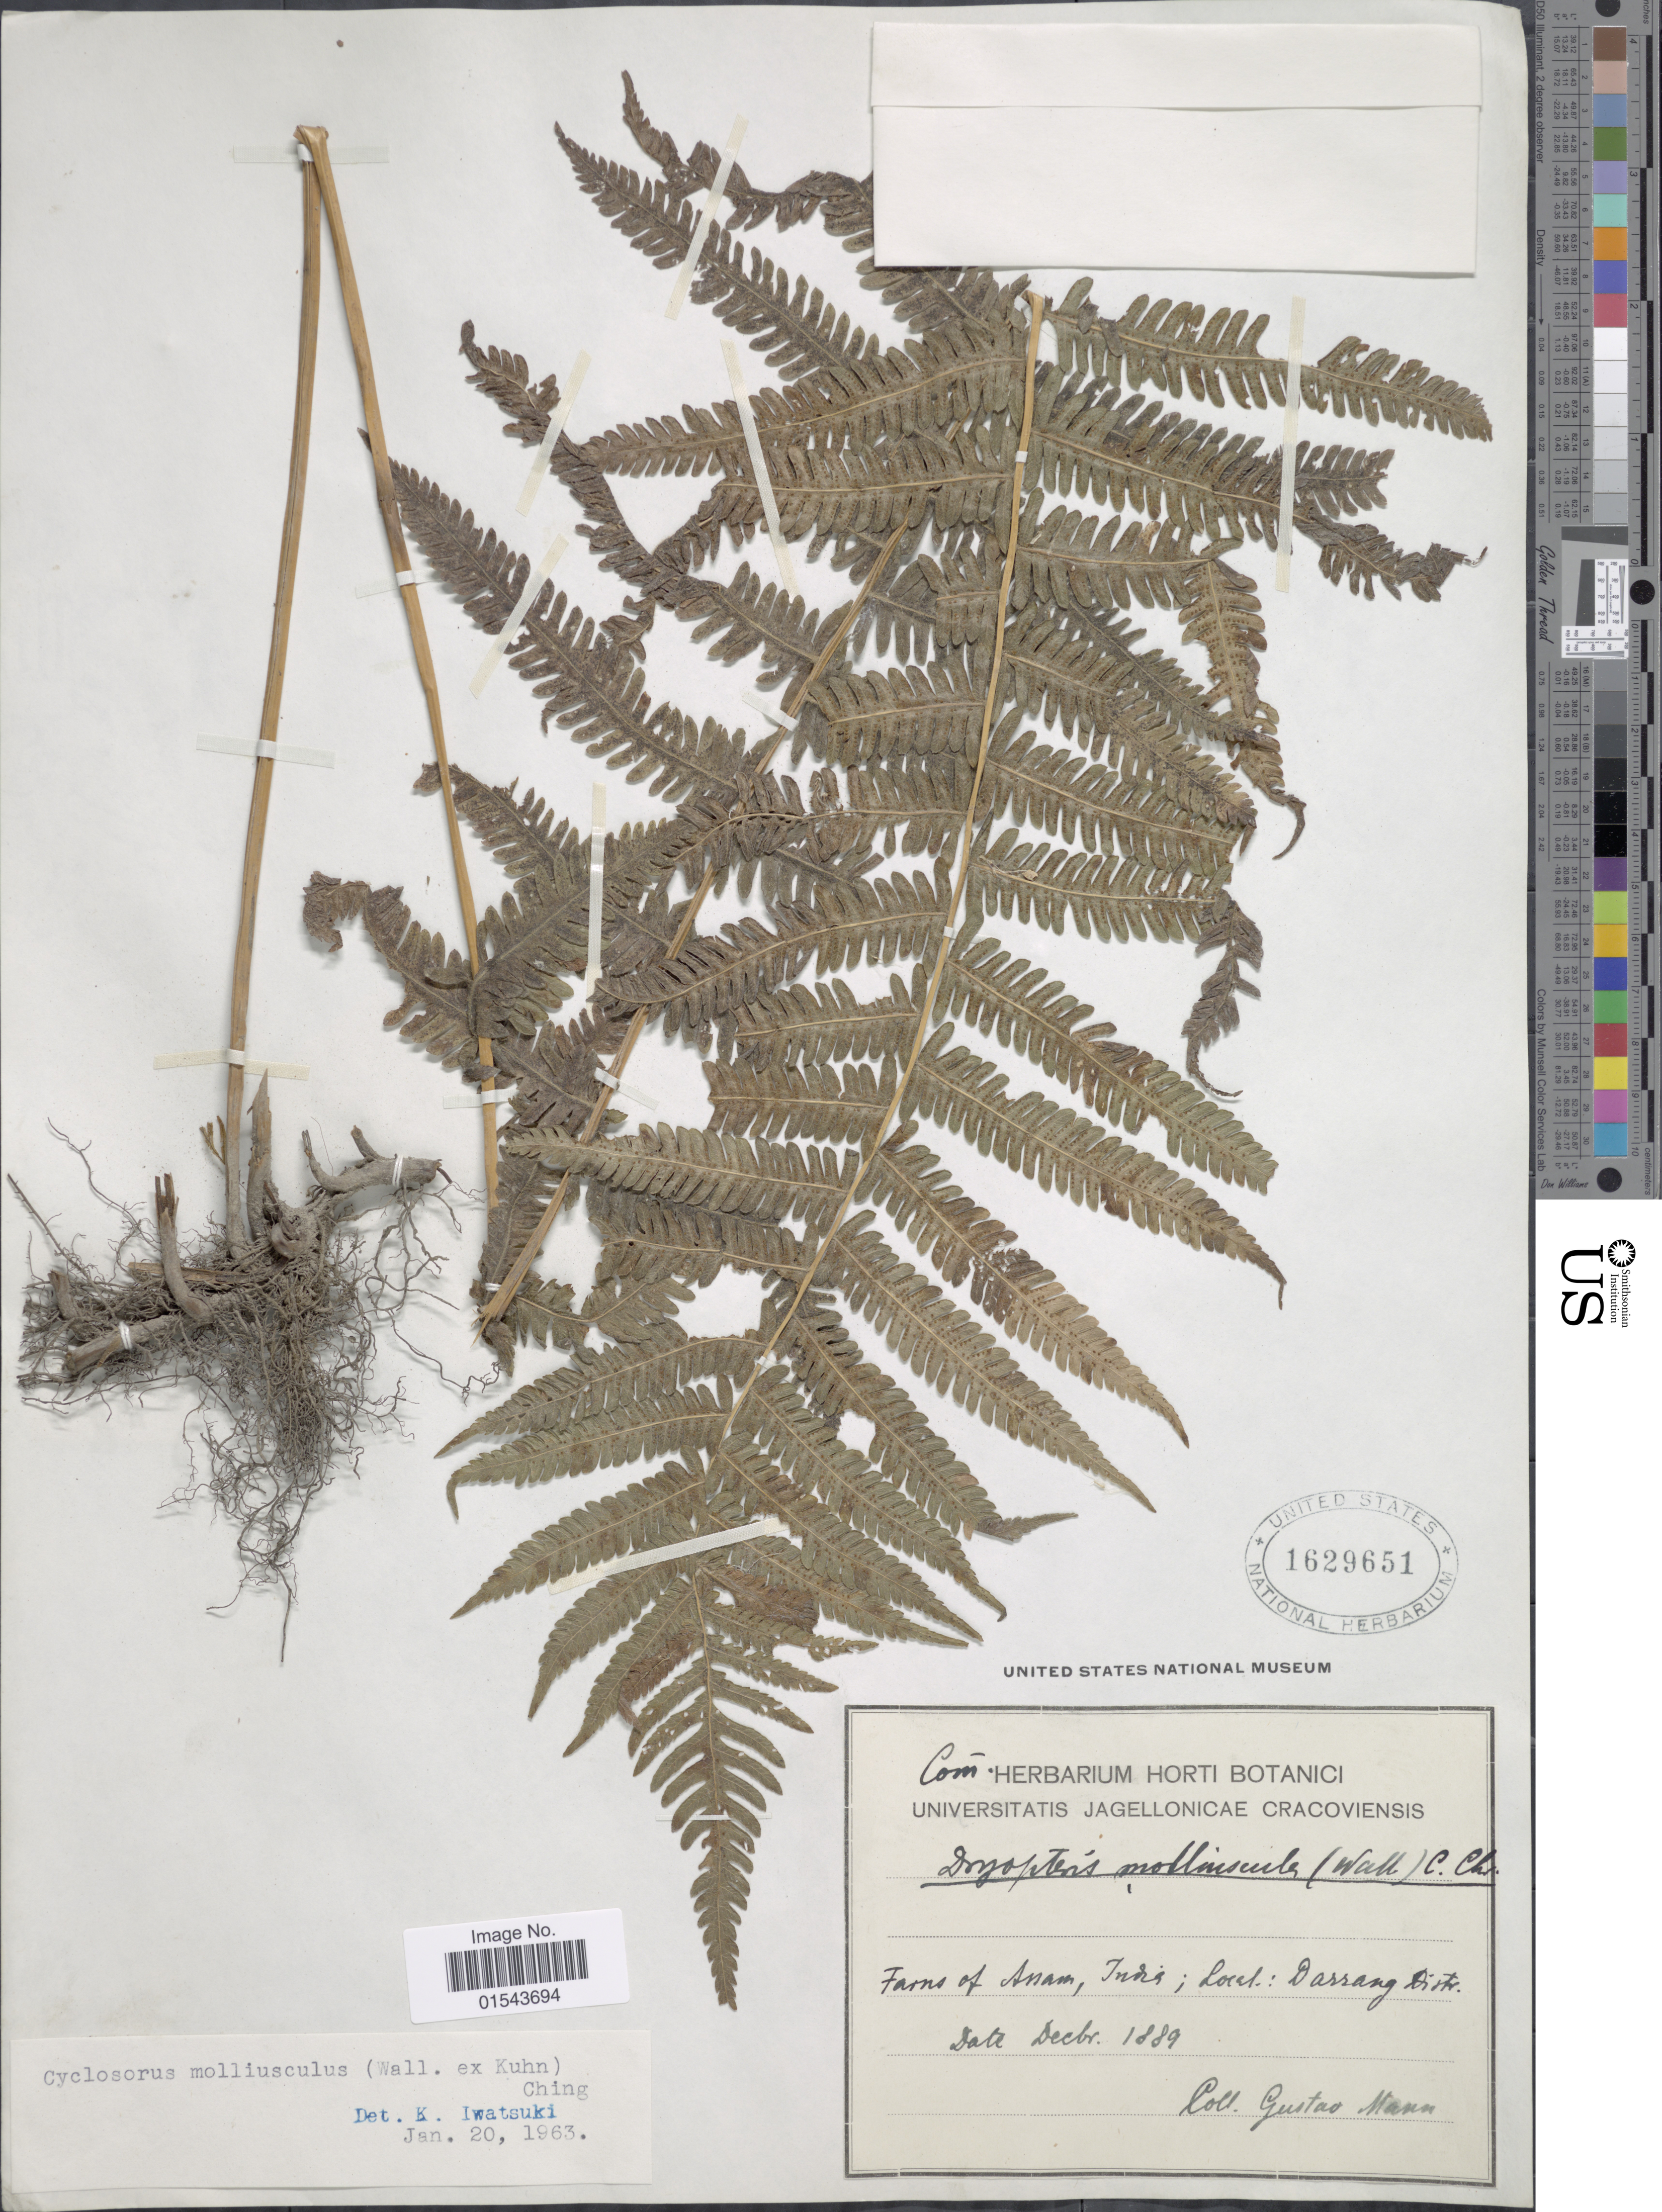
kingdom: Plantae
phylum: Tracheophyta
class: Polypodiopsida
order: Polypodiales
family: Thelypteridaceae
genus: Christella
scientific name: Christella molliuscula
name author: (Wall.) Holttum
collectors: G. Mann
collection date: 1889-12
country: India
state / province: Assam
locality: Darrang Distr.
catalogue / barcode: US 1629651